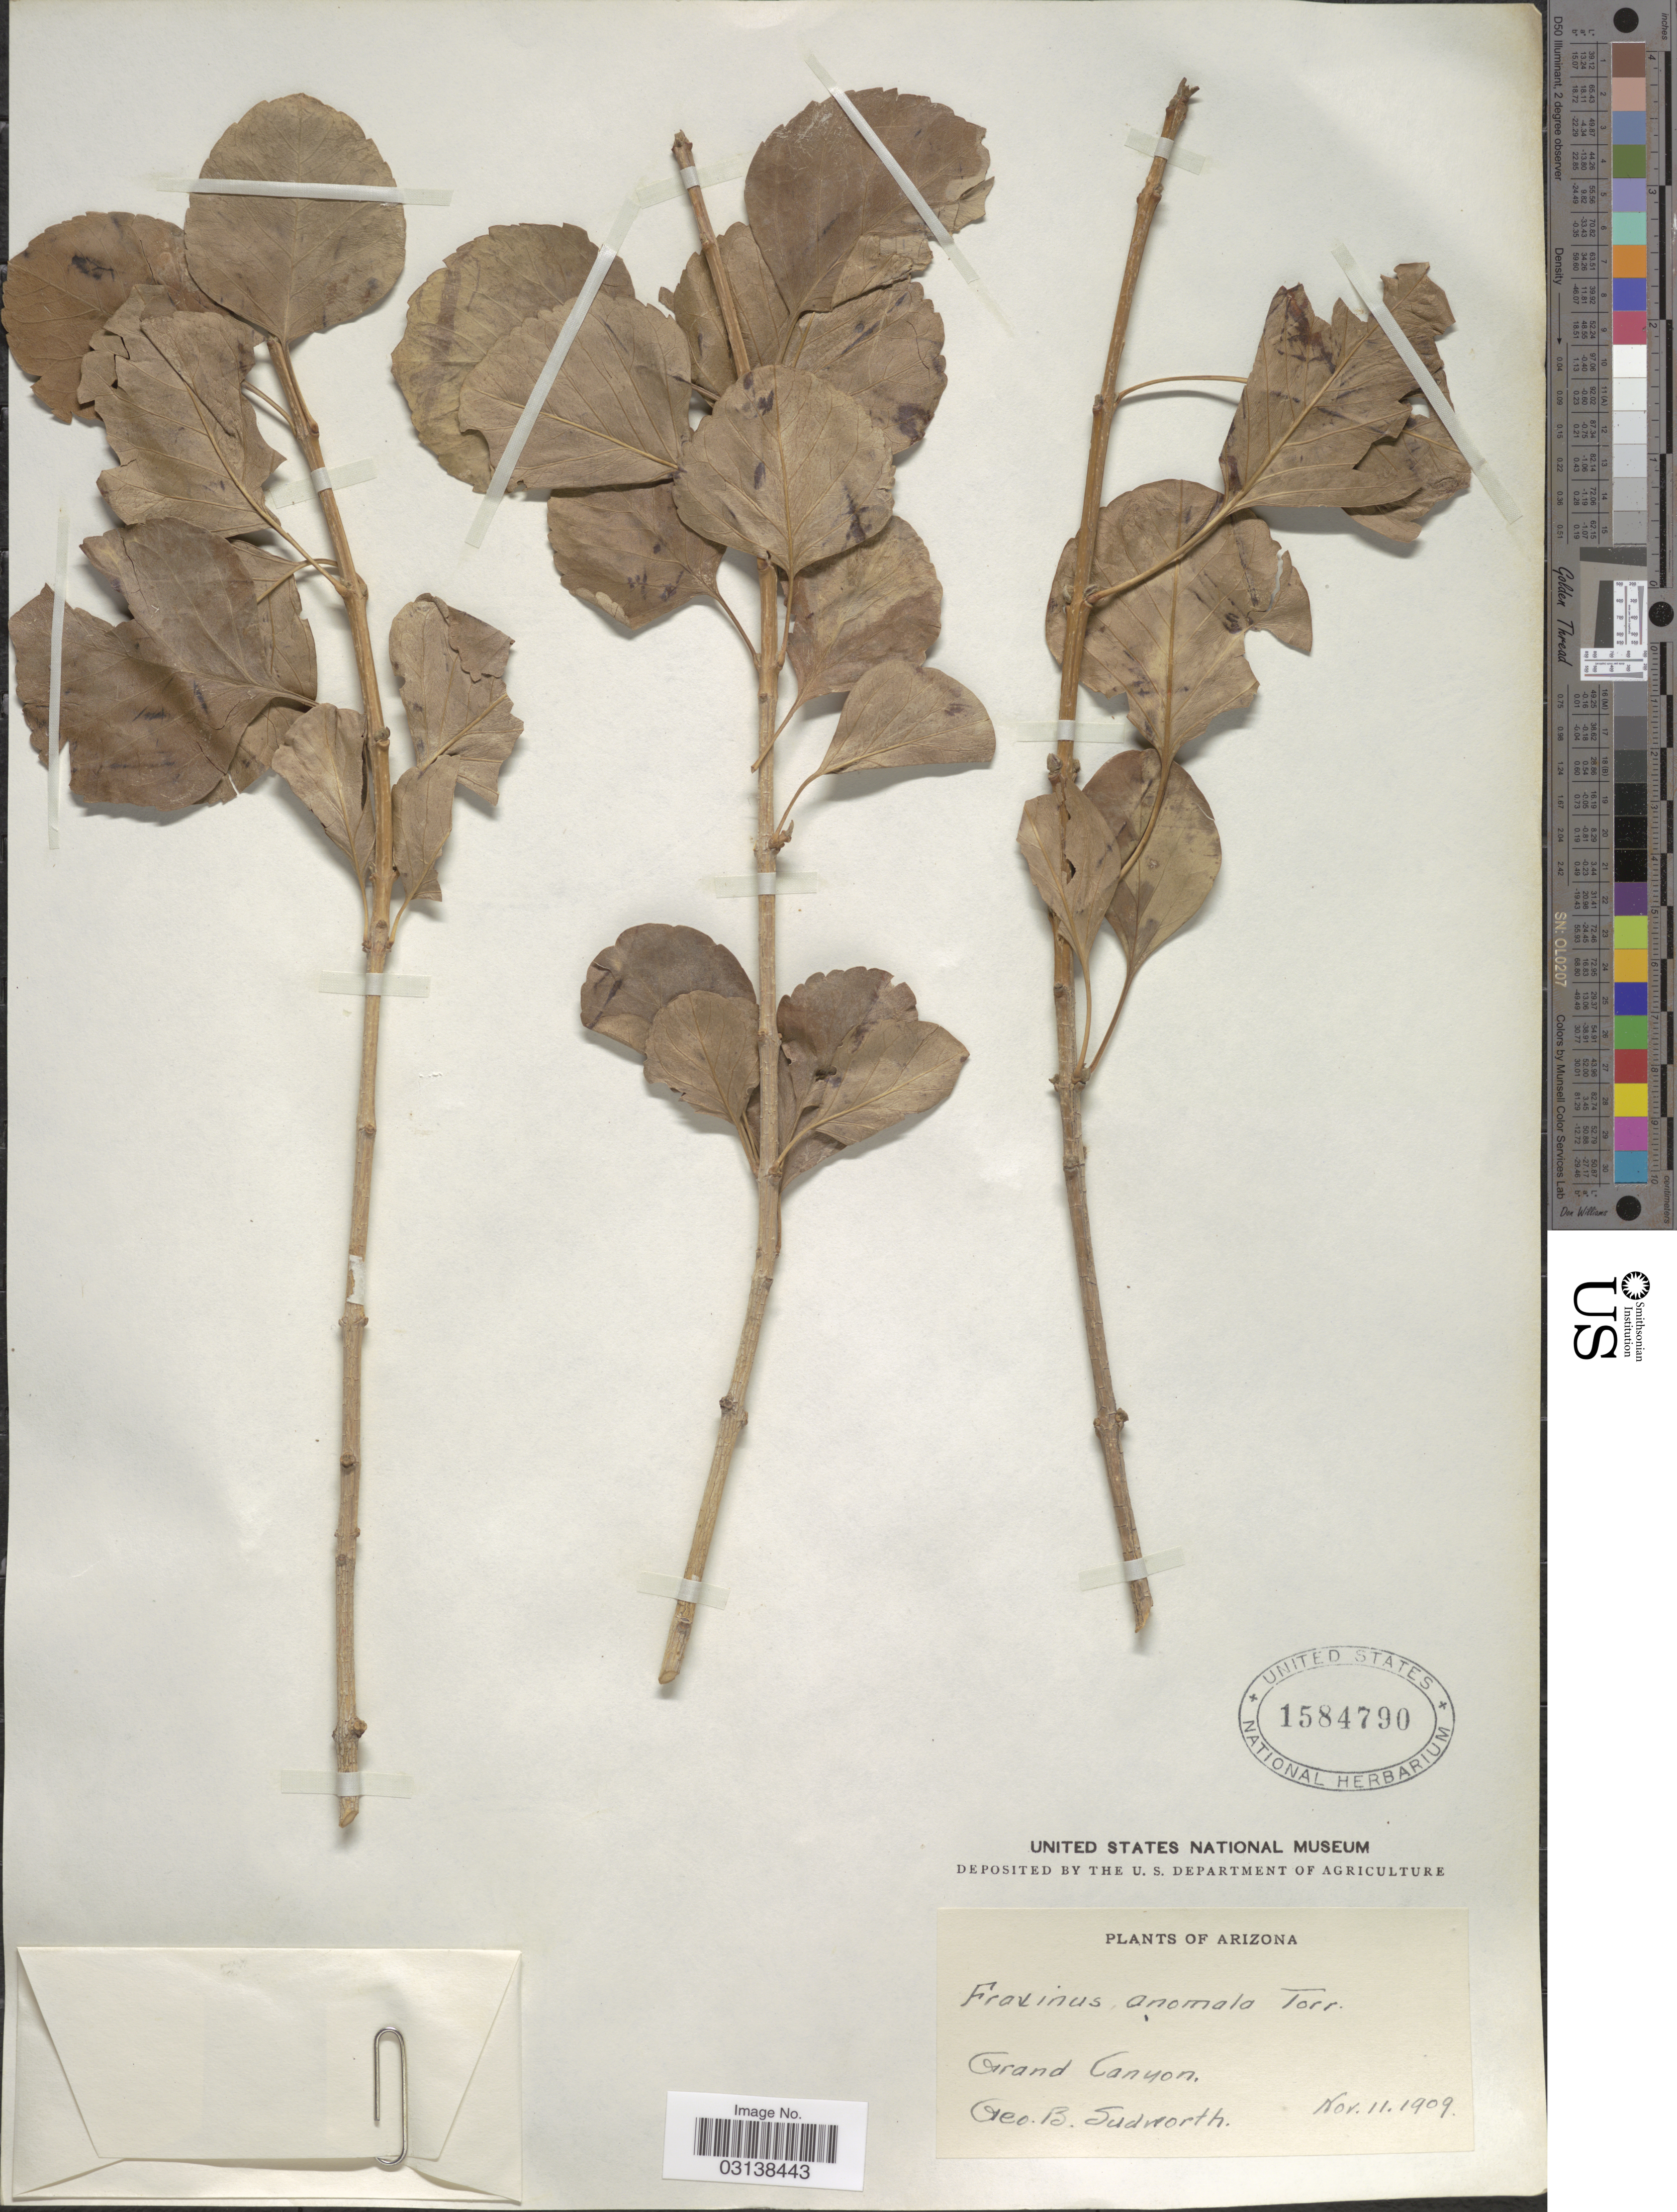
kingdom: Plantae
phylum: Tracheophyta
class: Magnoliopsida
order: Lamiales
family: Oleaceae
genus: Fraxinus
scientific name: Fraxinus anomala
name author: Torr. ex S. Watson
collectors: G. B. Sudworth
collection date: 1909-11-11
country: United States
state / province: Arizona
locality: Grand Canyon.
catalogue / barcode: US 1584790